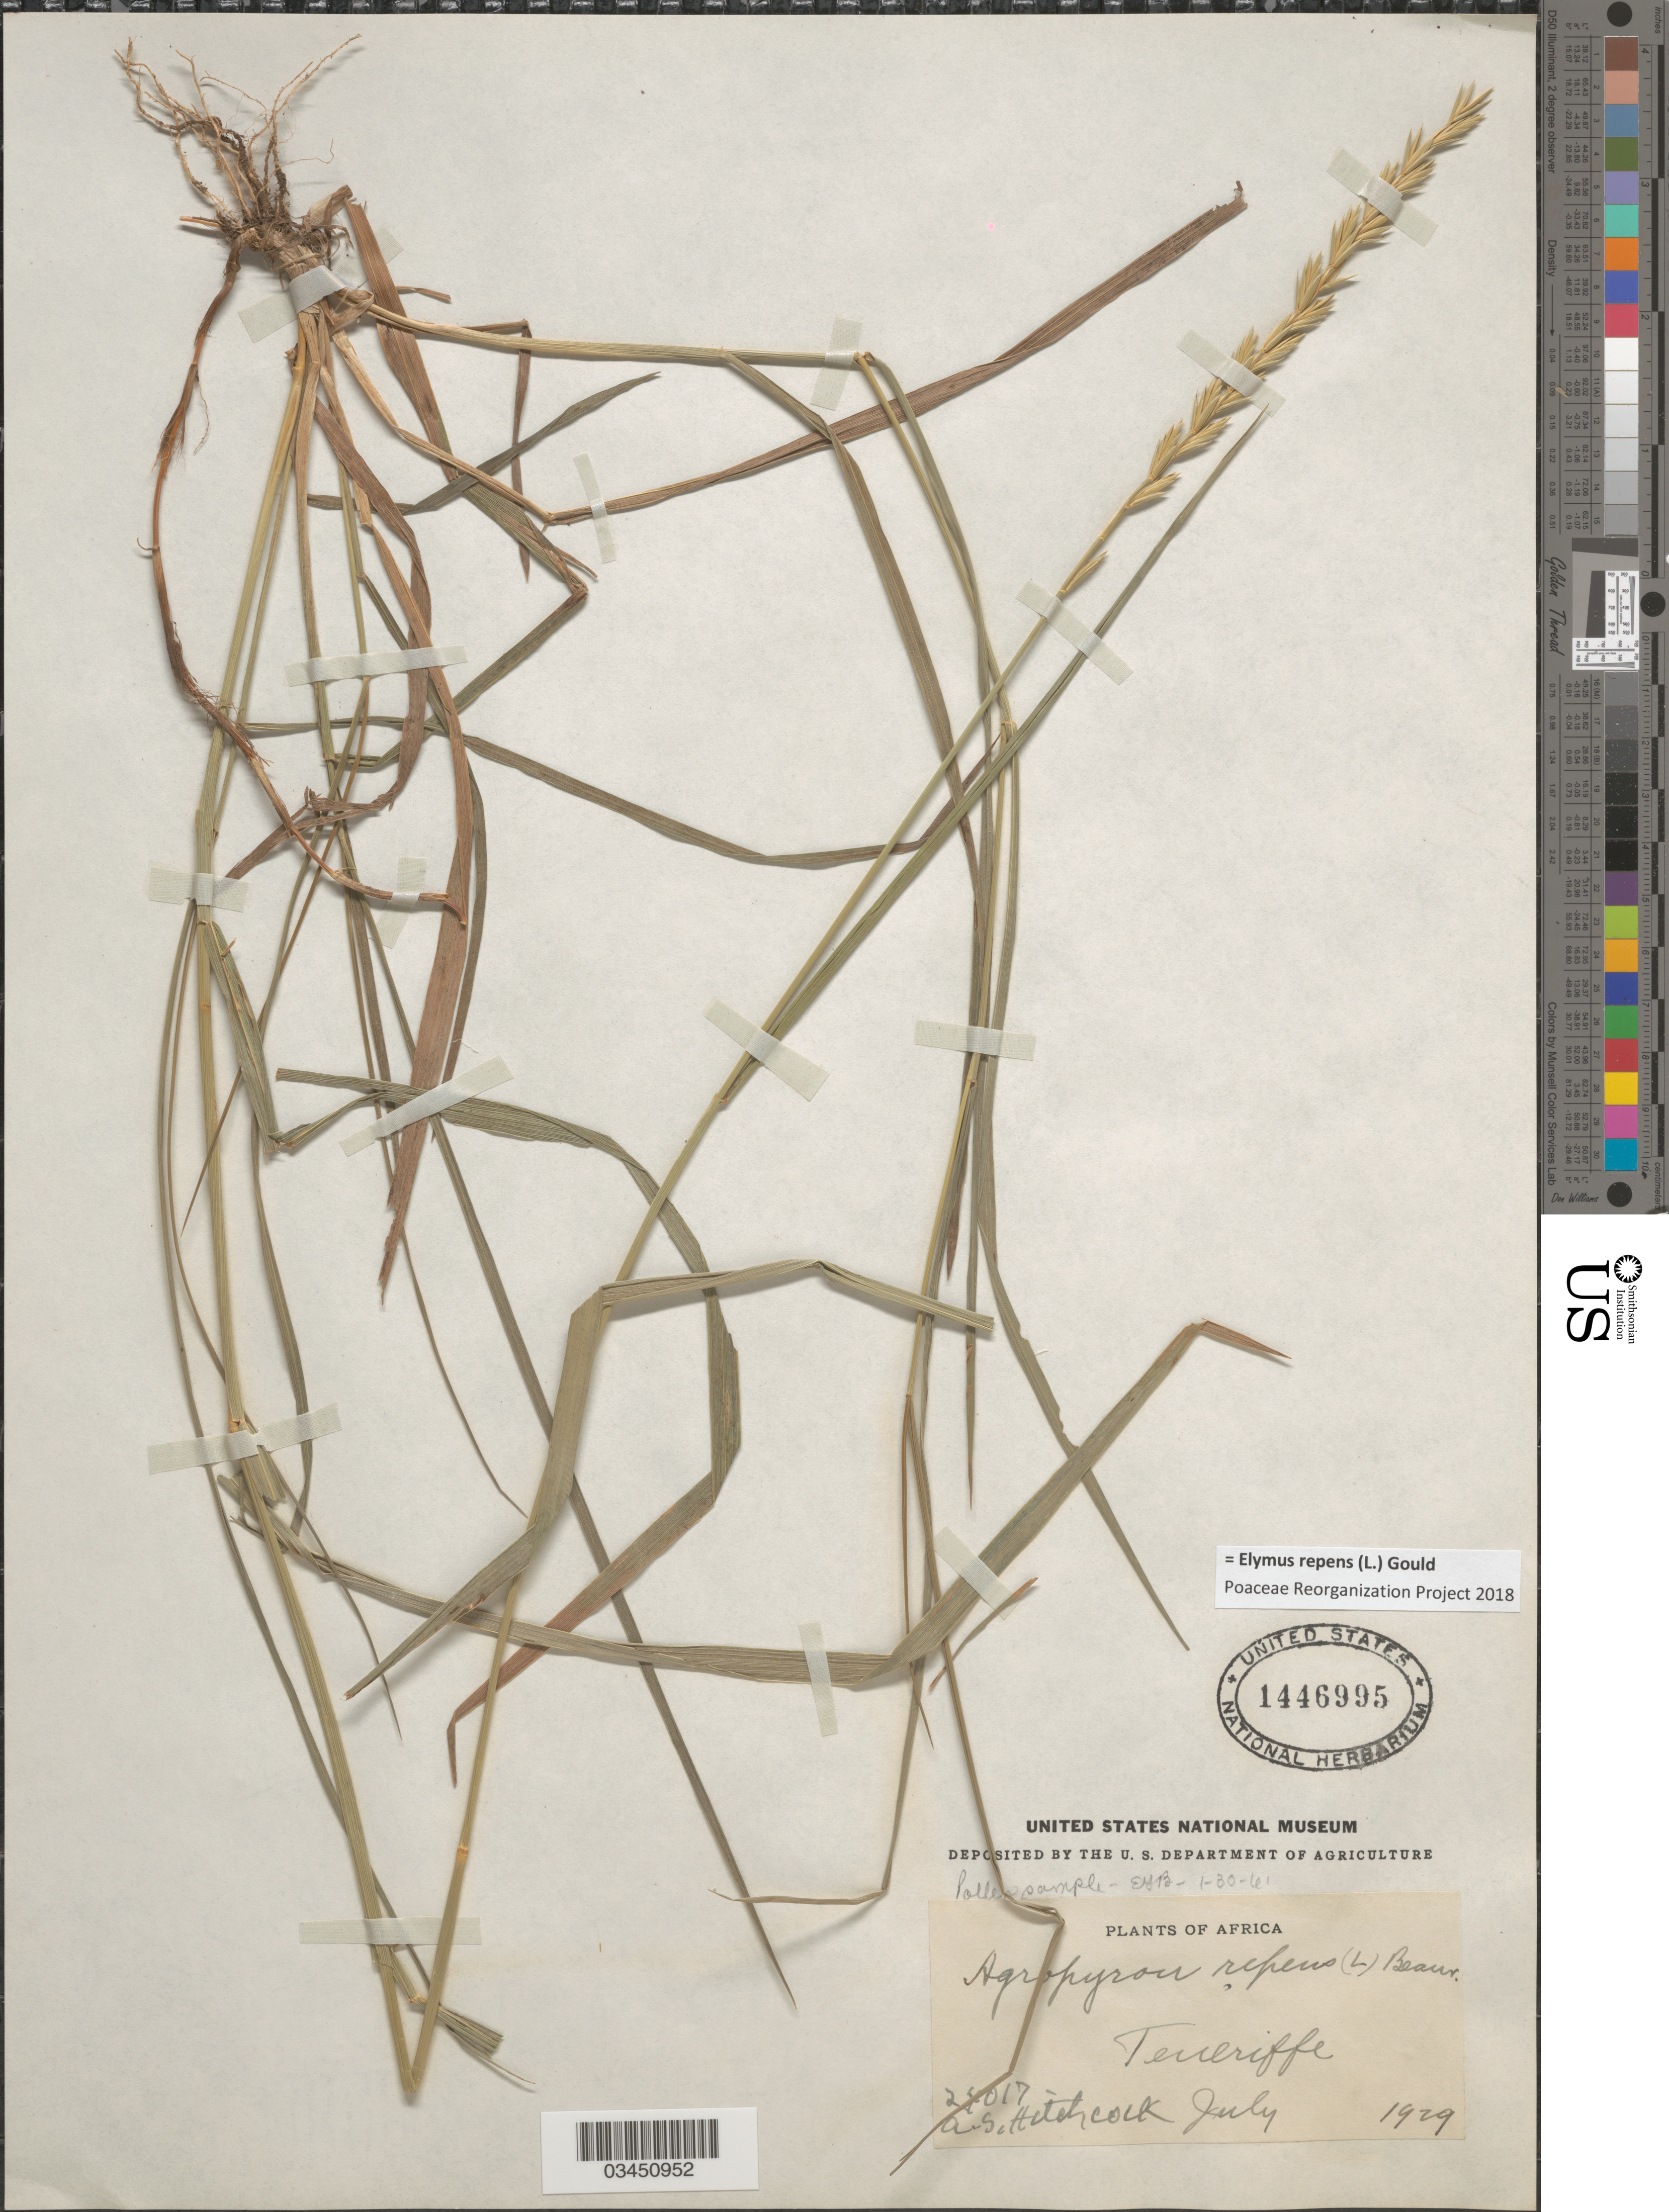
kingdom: Plantae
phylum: Tracheophyta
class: Liliopsida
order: Poales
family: Poaceae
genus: Elymus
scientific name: Elymus repens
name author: (L.) Gould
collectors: A. S. Hitchcock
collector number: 2!017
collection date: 1929-07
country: Spain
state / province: Canarias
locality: Africa. Teneriffe.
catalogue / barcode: US 1446995